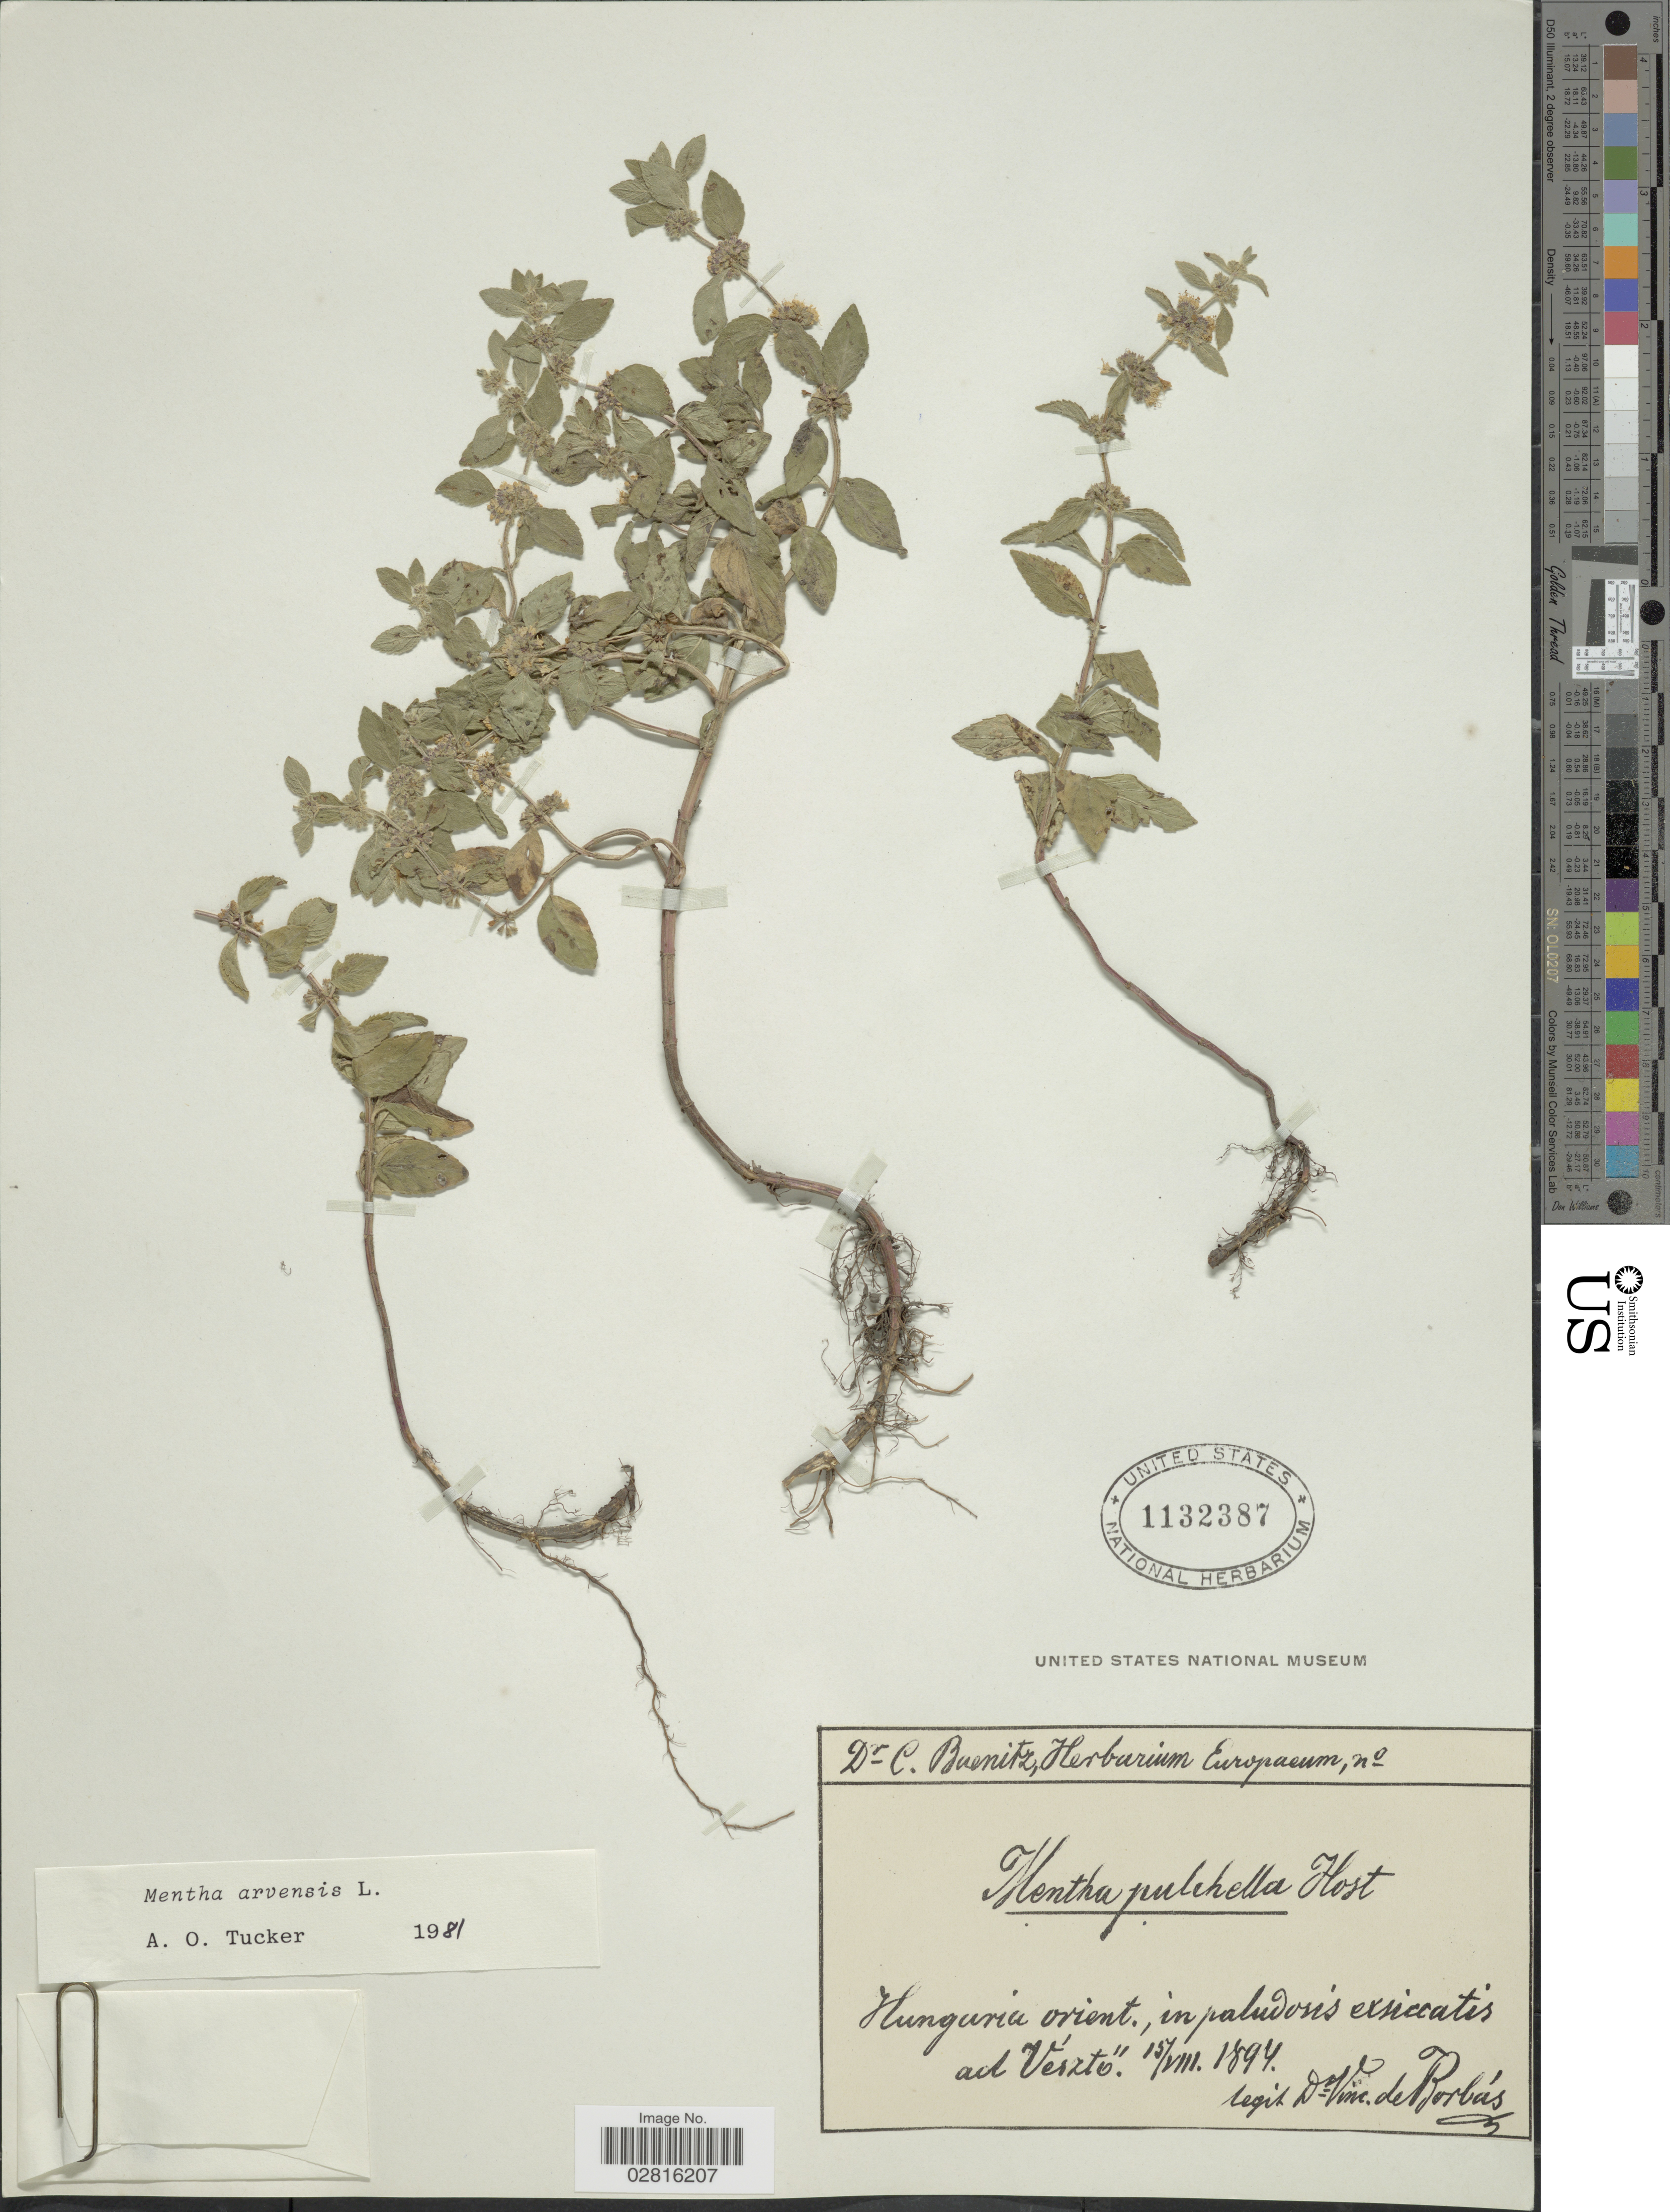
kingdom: Plantae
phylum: Tracheophyta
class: Magnoliopsida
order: Lamiales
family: Lamiaceae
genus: Mentha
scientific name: Mentha arvensis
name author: L.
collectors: V. von Borbás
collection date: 1894-08-15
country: Hungary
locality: Hungaria orient., in paludosis exsiccatis ad Vésztö.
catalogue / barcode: US 1132387